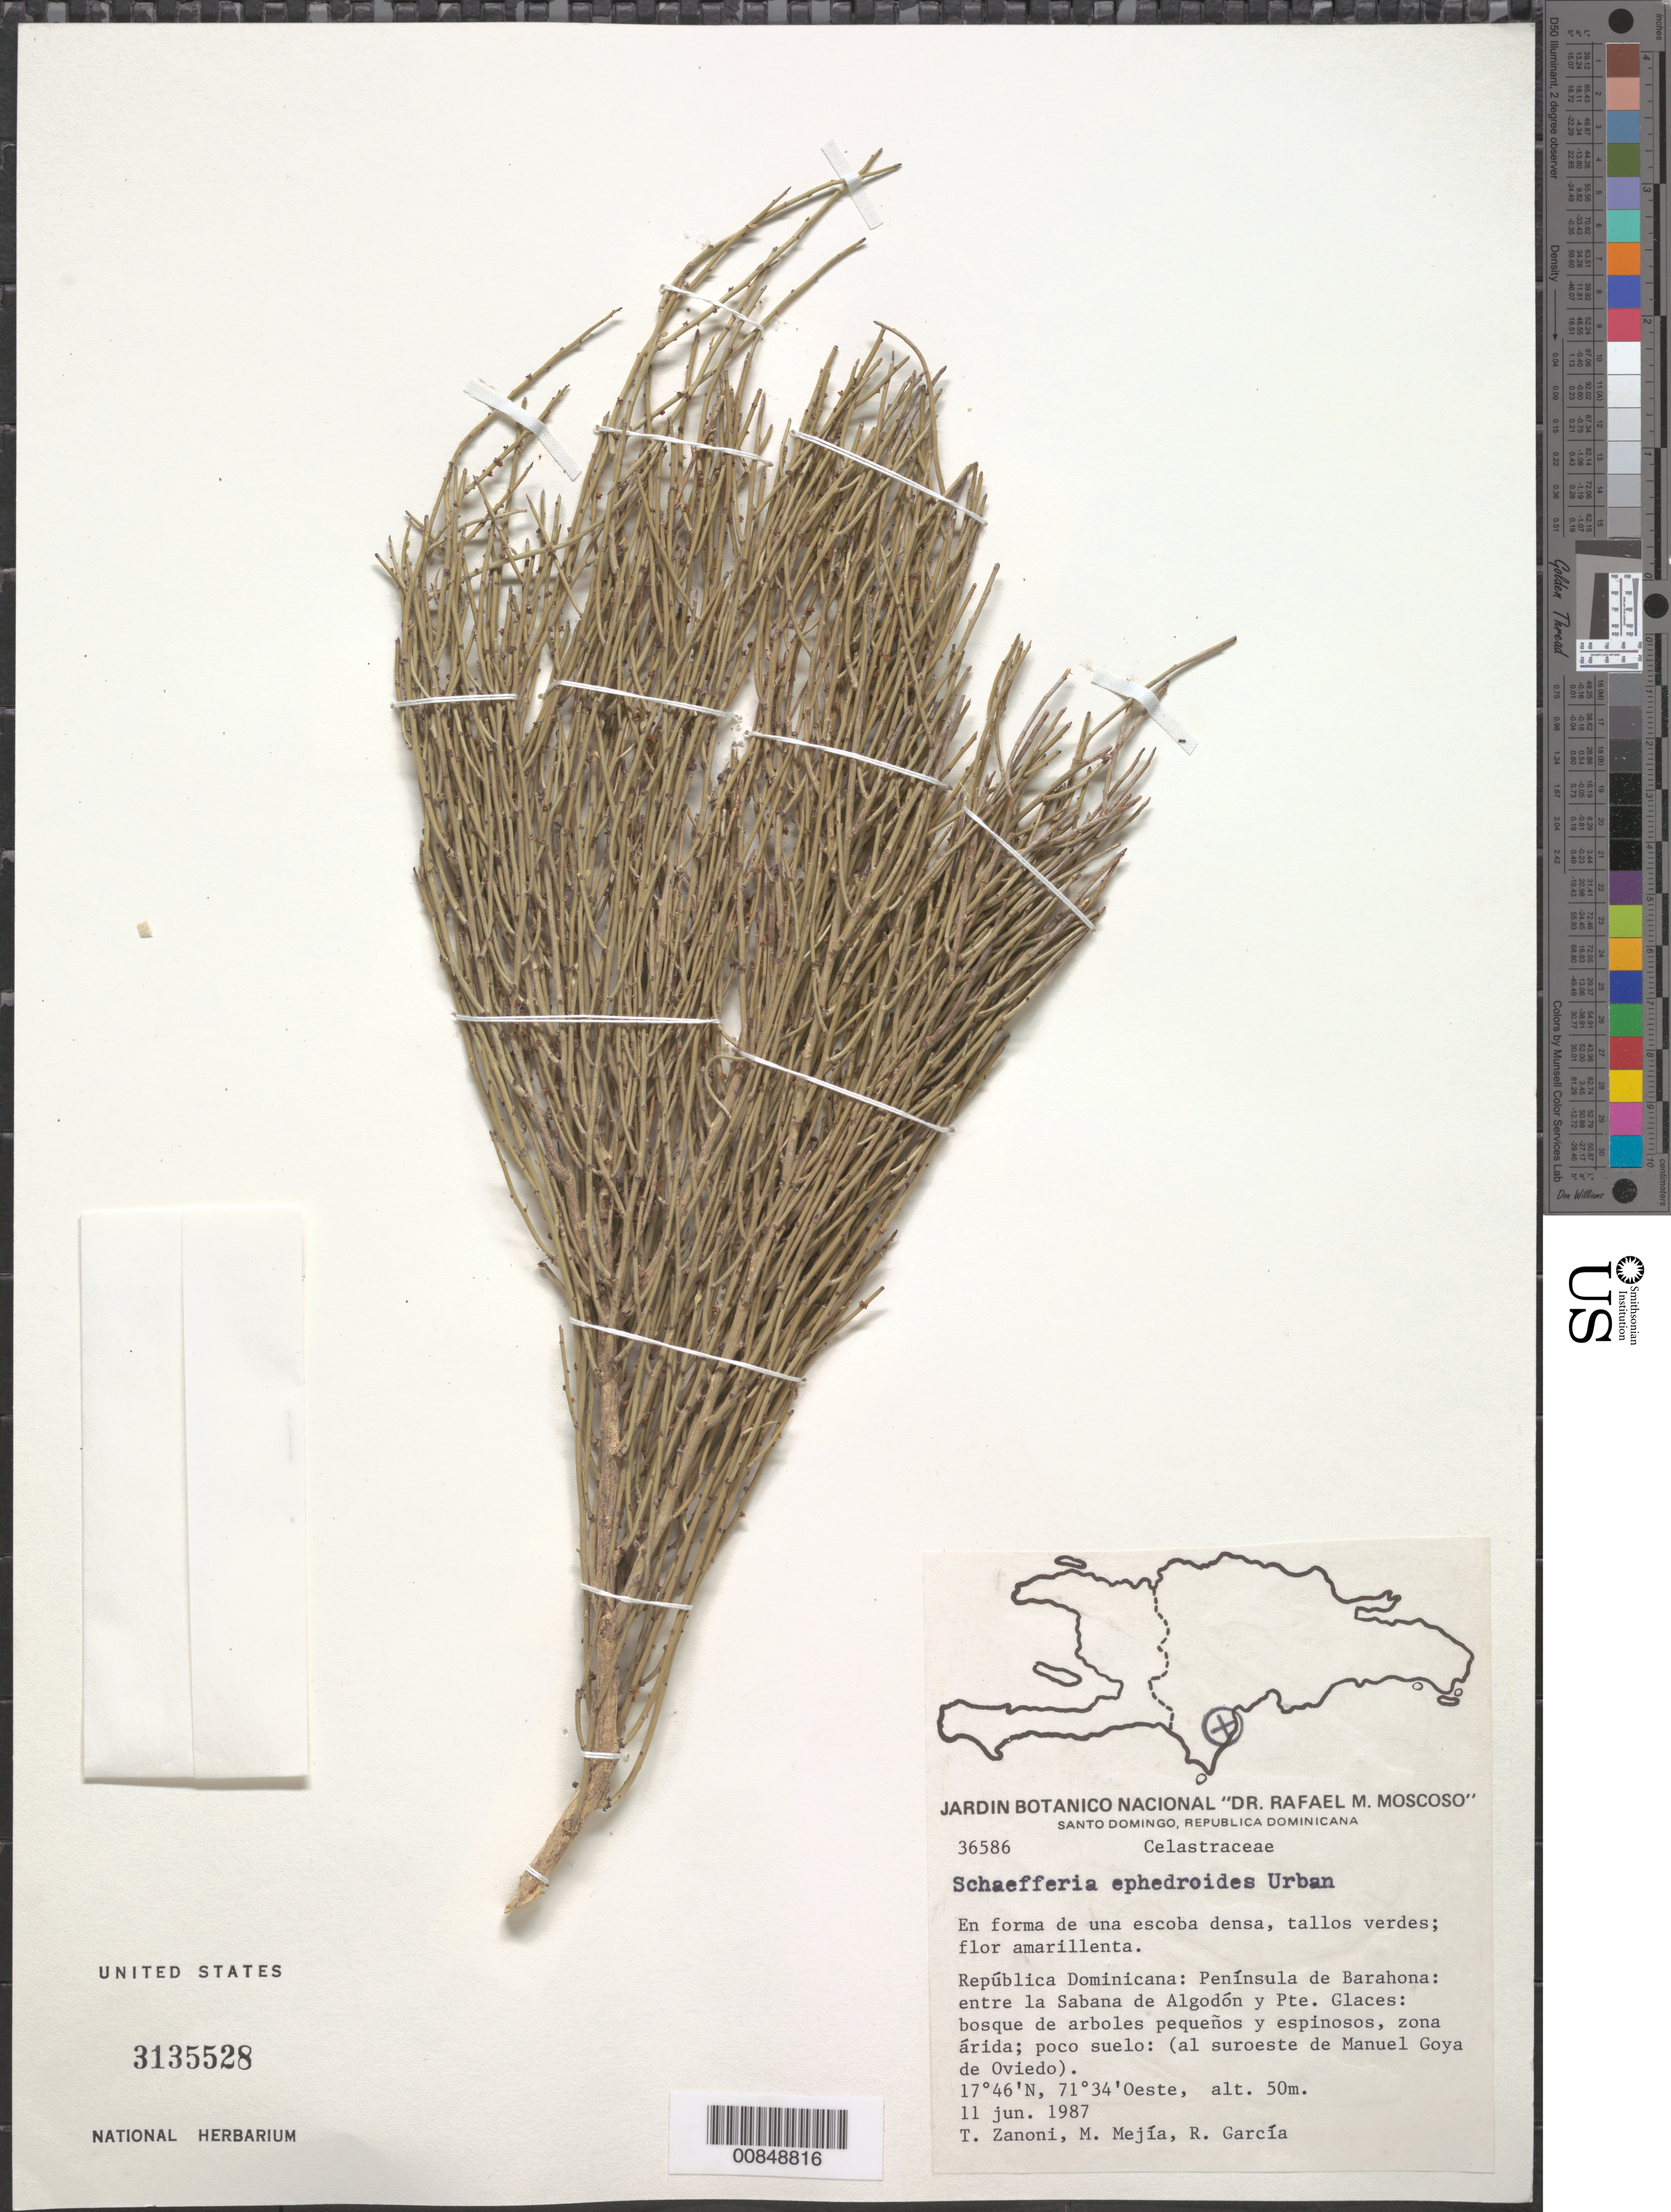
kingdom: Plantae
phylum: Tracheophyta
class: Magnoliopsida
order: Celastrales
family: Celastraceae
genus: Schaefferia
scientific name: Schaefferia ephedroides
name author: Urb.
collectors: T. A. Zanoni, M. Mejia & R. G. García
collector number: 36586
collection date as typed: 11 Jun 1987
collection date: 1987-06-11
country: Dominican Republic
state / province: Barahona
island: Hispaniola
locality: Península de Barahona, entre la Sabana de Algodón y Pte. Glaces (al suroeste de Manuel Goya de Ovideo)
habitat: Bosque de arboles pequeños y espinosos, zona árida, poco suelo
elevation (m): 50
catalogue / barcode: US 3135528